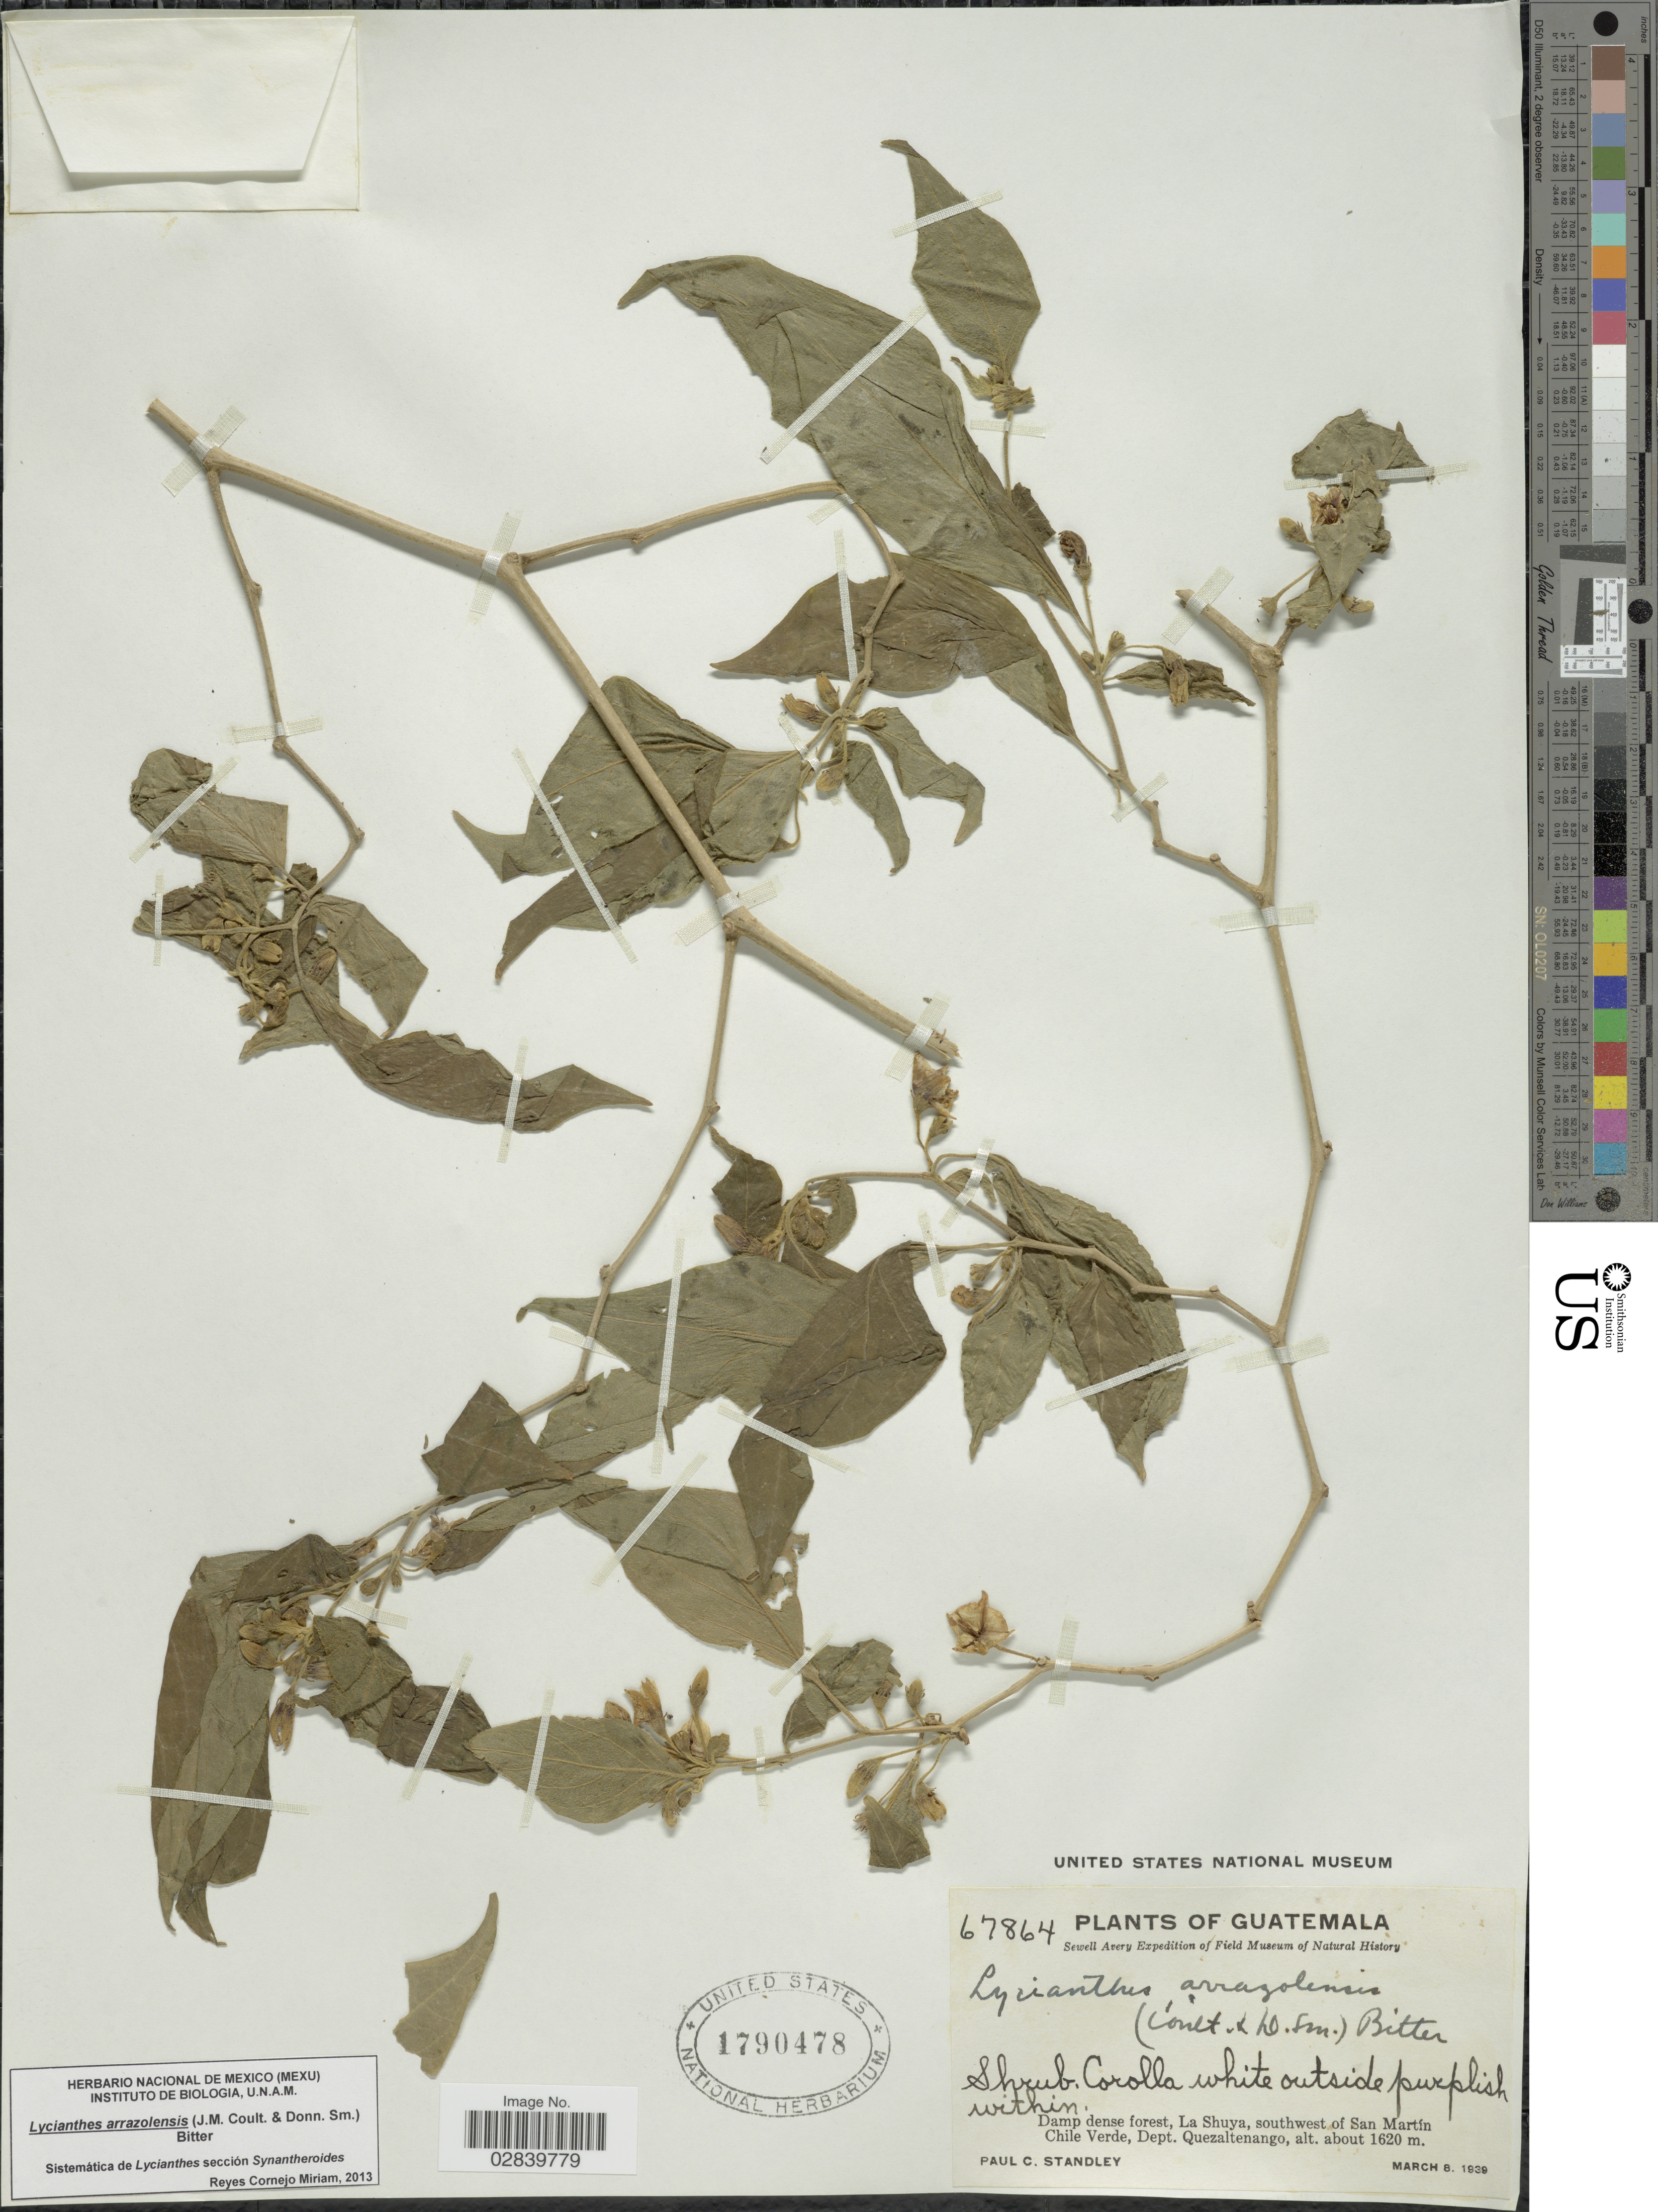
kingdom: Plantae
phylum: Tracheophyta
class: Magnoliopsida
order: Solanales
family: Solanaceae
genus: Lycianthes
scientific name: Lycianthes arrazolensis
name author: (J.M. Coult. & Donn. Sm.) Bitter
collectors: P. C. Standley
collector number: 67864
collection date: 1939-03-08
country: Guatemala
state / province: Quetzaltenango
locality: La Shuya, southwest of San Martín Chile Verde, Dept. Quezaltenango.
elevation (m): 1620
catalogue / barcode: US 1790478